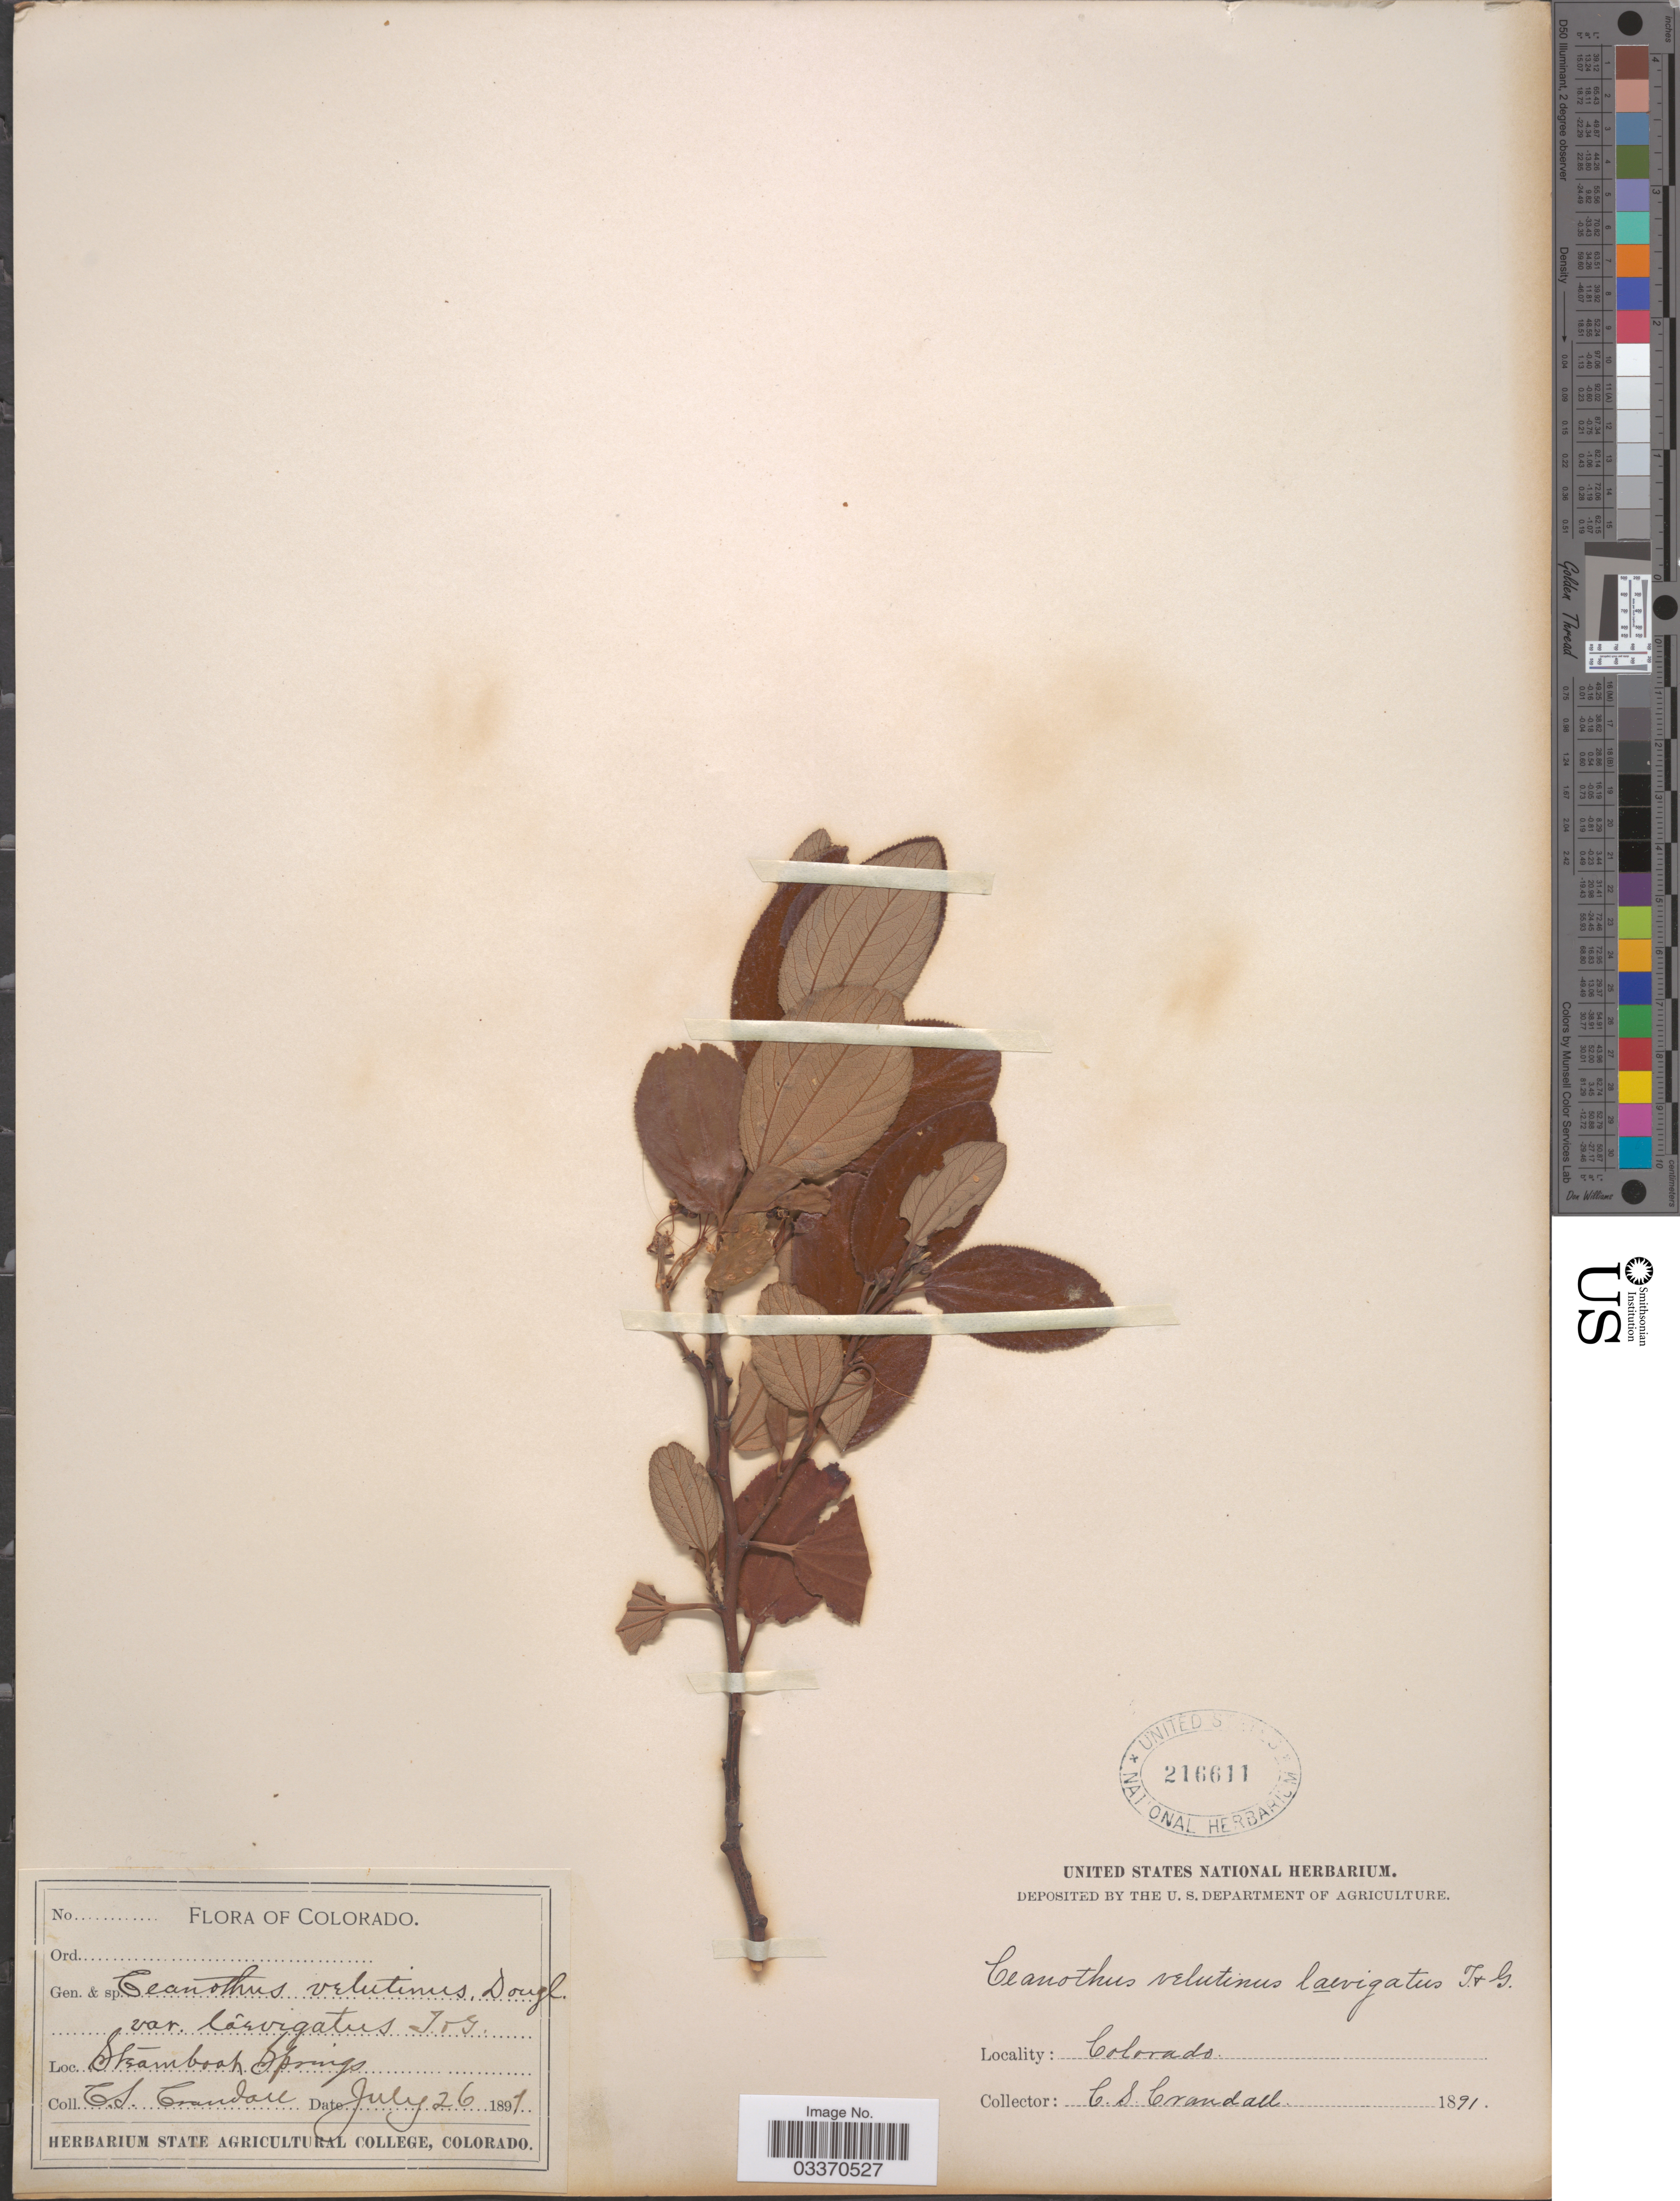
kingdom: Plantae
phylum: Tracheophyta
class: Magnoliopsida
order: Rosales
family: Rhamnaceae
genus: Ceanothus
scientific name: Ceanothus velutinus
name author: Douglas ex Hook.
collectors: C. Crandall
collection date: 1891-07-26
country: United States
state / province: Colorado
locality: Steamboat Springs.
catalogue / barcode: US 216611